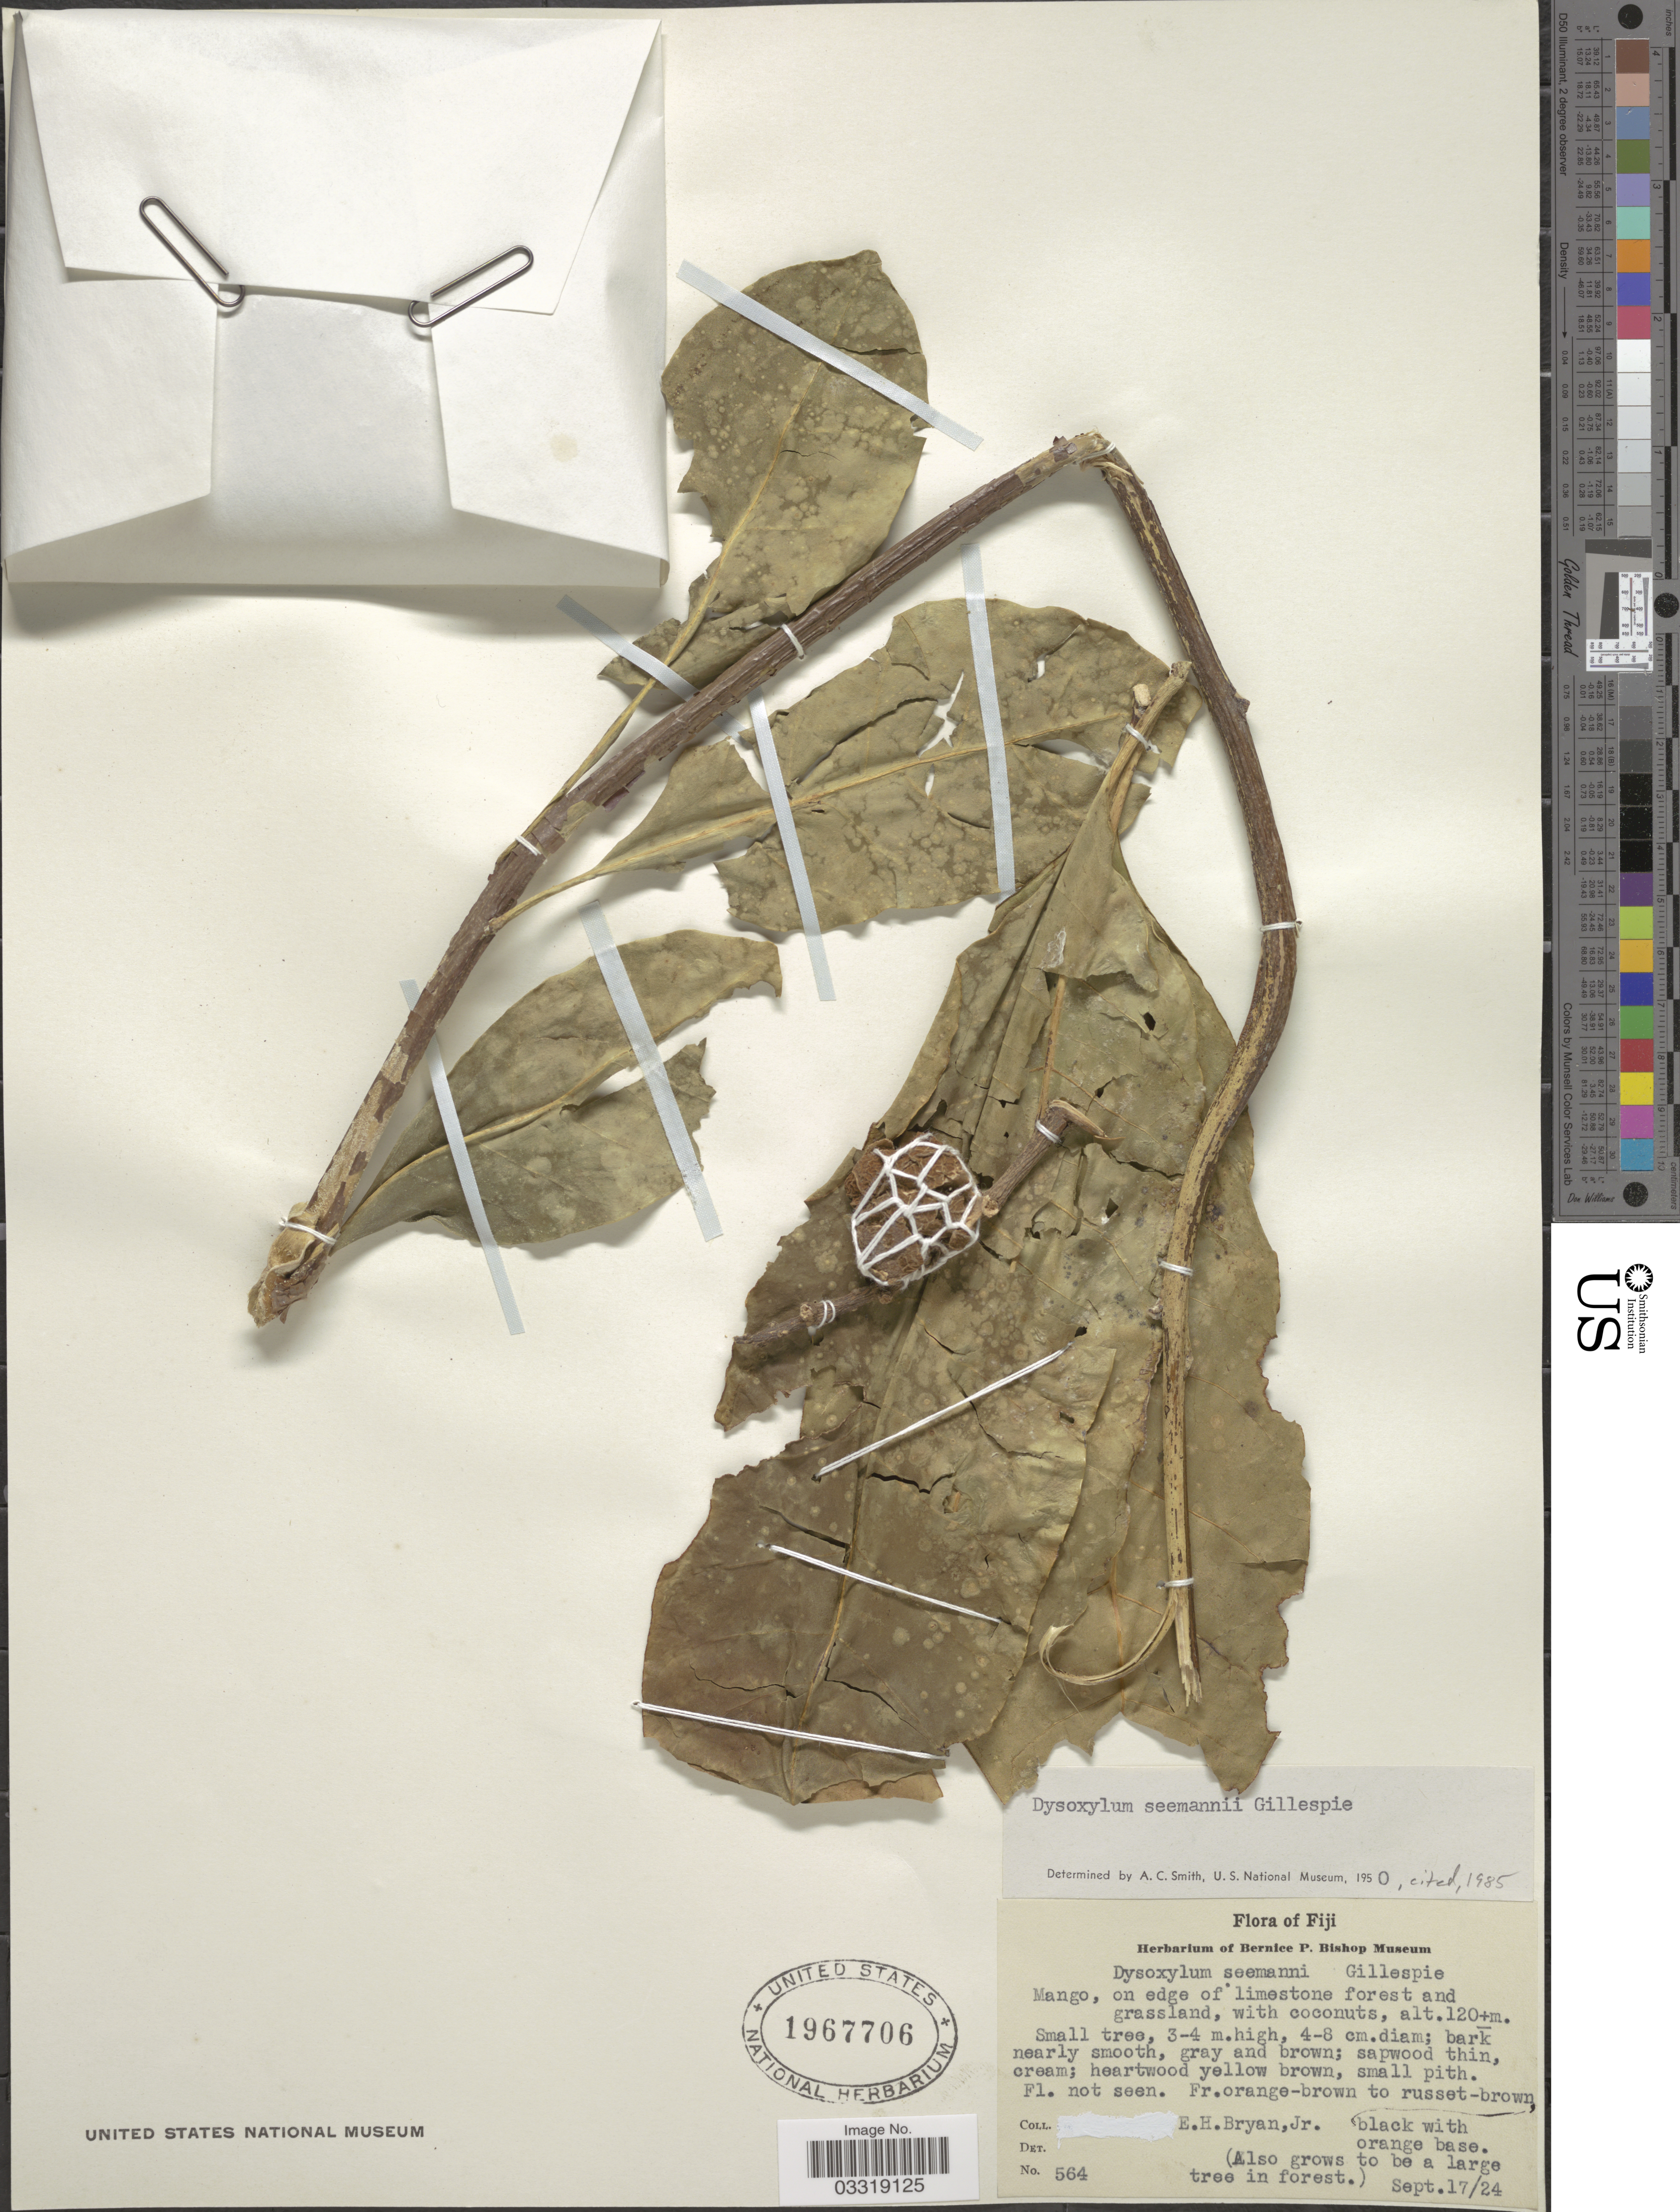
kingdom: Plantae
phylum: Tracheophyta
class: Magnoliopsida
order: Sapindales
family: Meliaceae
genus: Didymocheton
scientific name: Didymocheton multijugus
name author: (Seem.) Harms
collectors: E. Bryan Jr.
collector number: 564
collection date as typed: Transcribed d/m/y: 17/9/24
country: Fiji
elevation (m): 120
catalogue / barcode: US 1967706